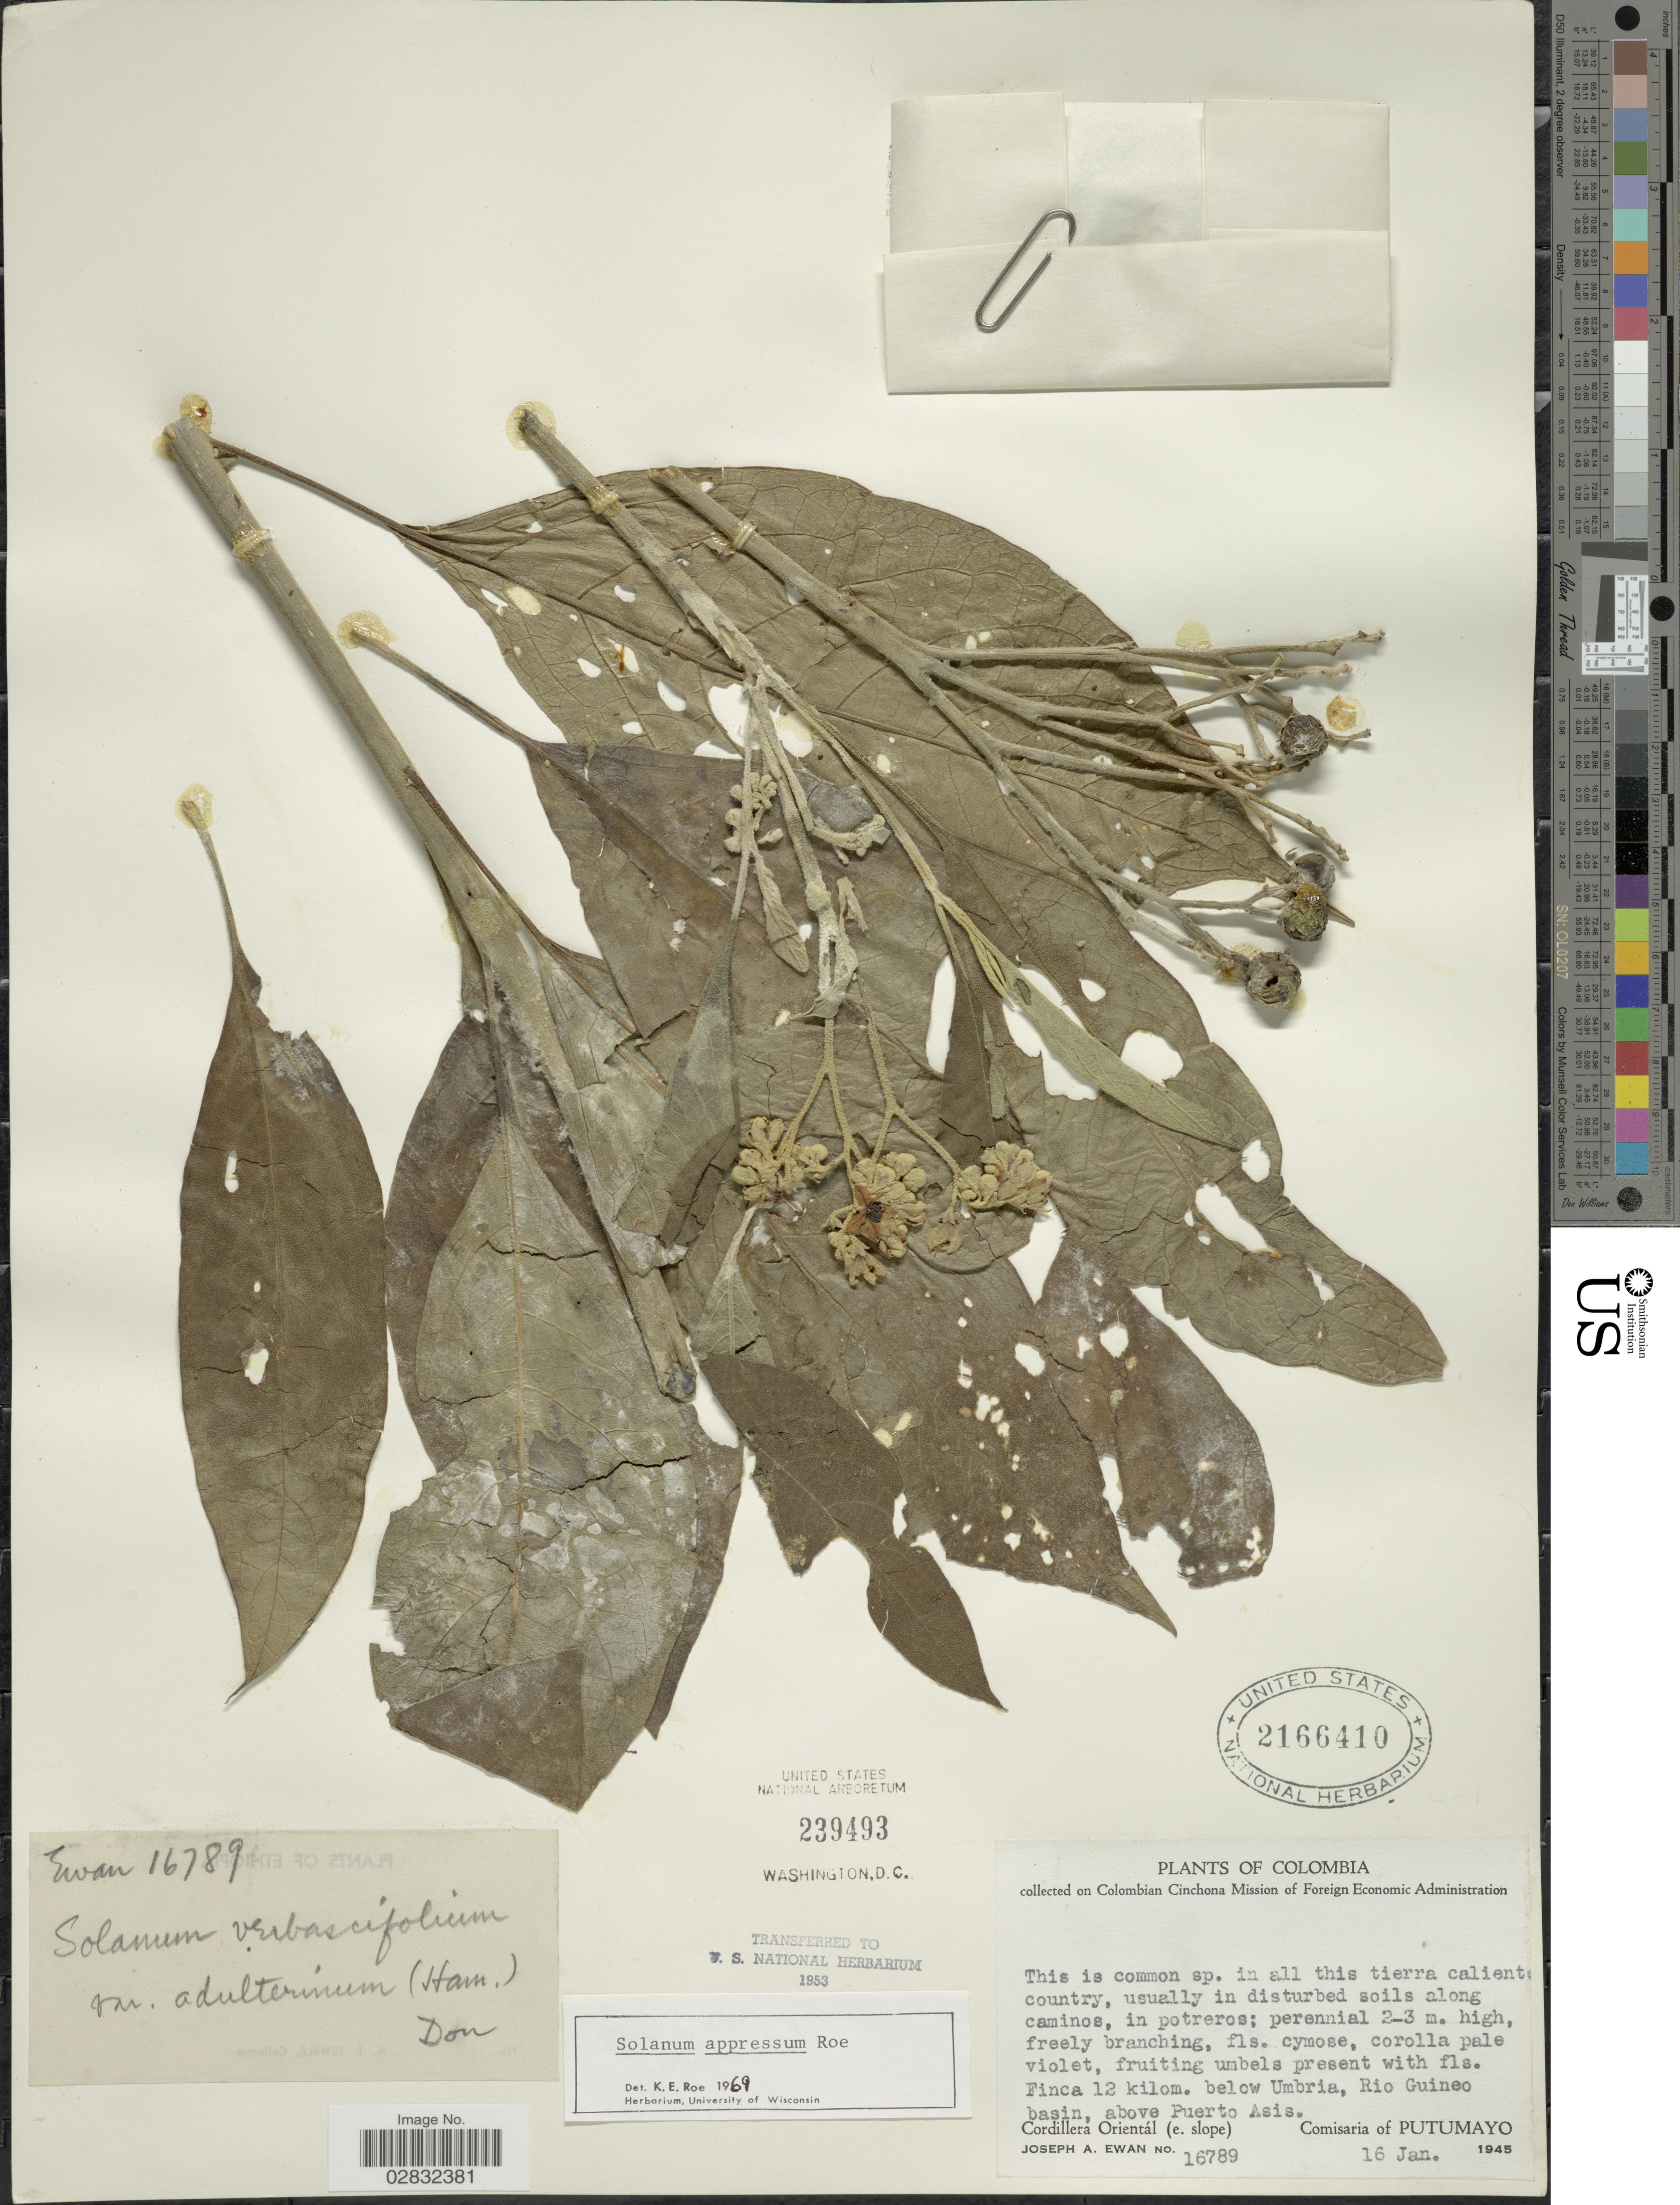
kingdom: Plantae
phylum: Tracheophyta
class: Magnoliopsida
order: Solanales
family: Solanaceae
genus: Solanum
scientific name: Solanum appressum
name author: K.E. Roe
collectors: J. A. Ewan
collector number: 16789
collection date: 1946-01-16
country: Colombia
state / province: Putumayo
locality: Finca 12 kilom. below Umbria, Rio Guineo basin, above Puerto Asis, Cordillera Orientál (e. slope), Comisaria of Putumayo.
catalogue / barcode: US 2166410